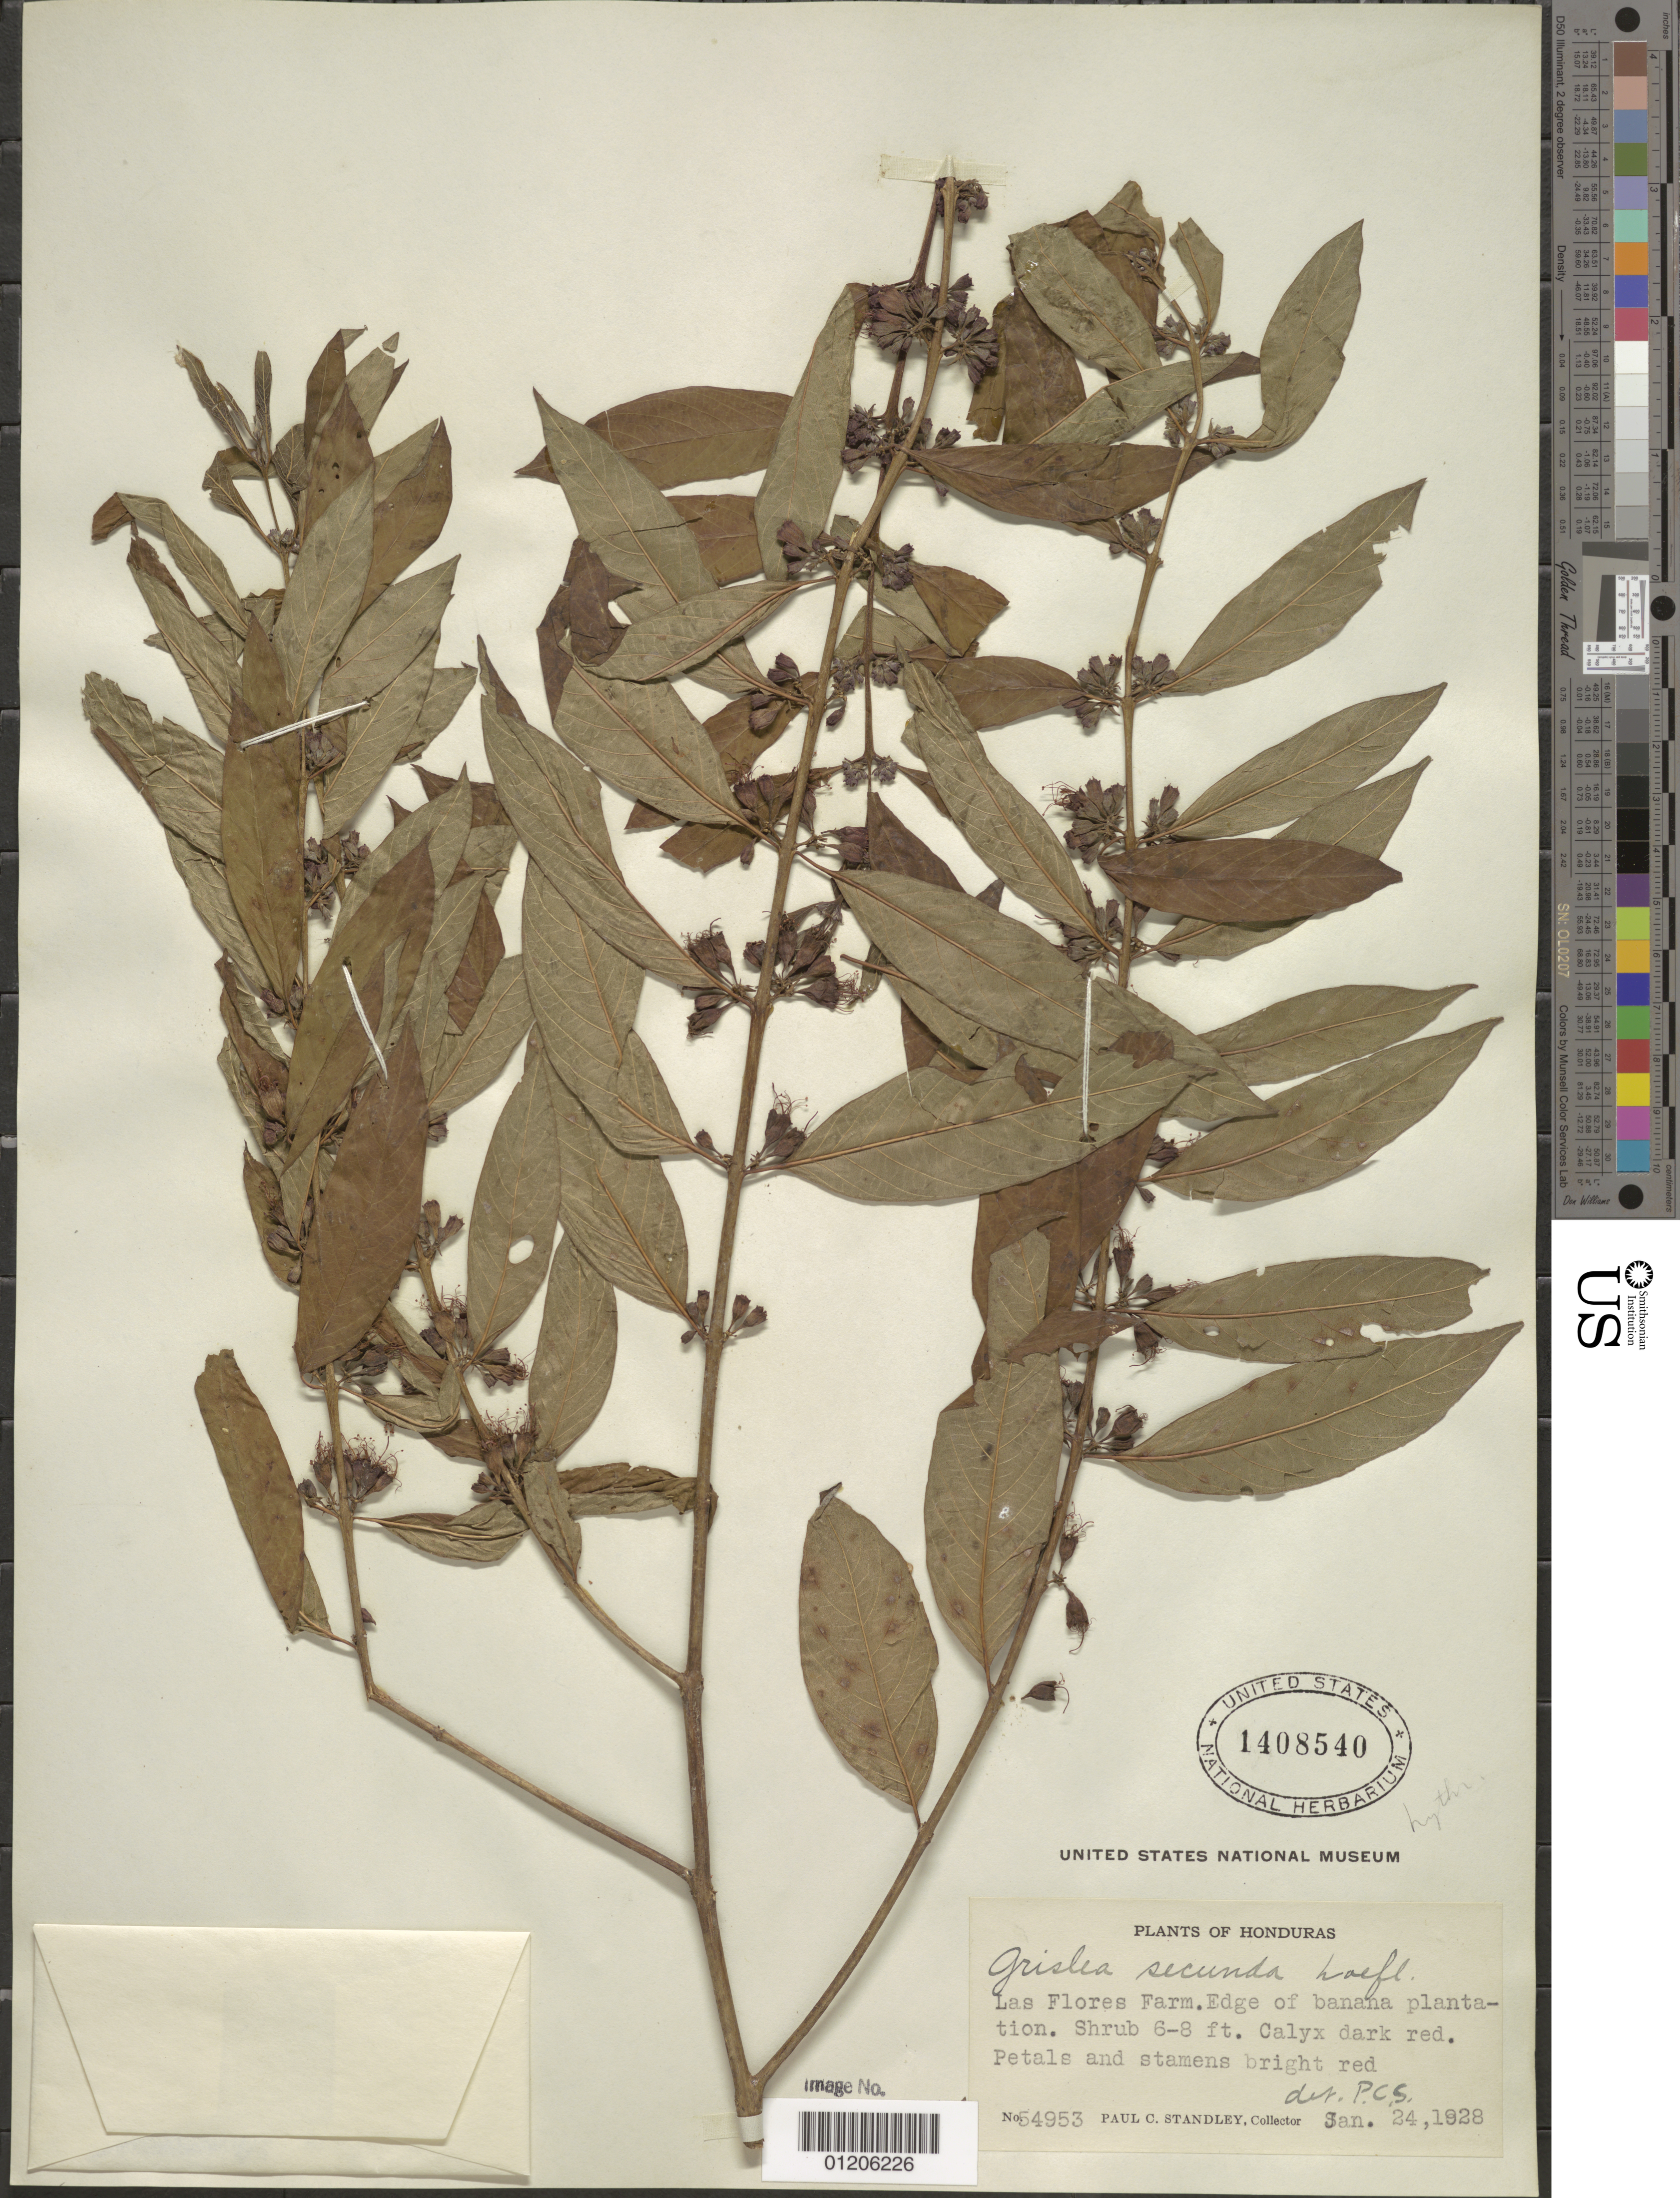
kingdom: Plantae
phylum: Tracheophyta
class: Magnoliopsida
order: Myrtales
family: Lythraceae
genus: Pehria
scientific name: Pehria compacta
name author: Sprague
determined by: Strong, Mark T., (BOT), Smithsonian Institution - National Museum of Natural History (UNITED STATES)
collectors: P. C. Standley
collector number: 54953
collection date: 1928-01-24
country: Honduras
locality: Las Flores Farm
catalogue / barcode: US 1408540